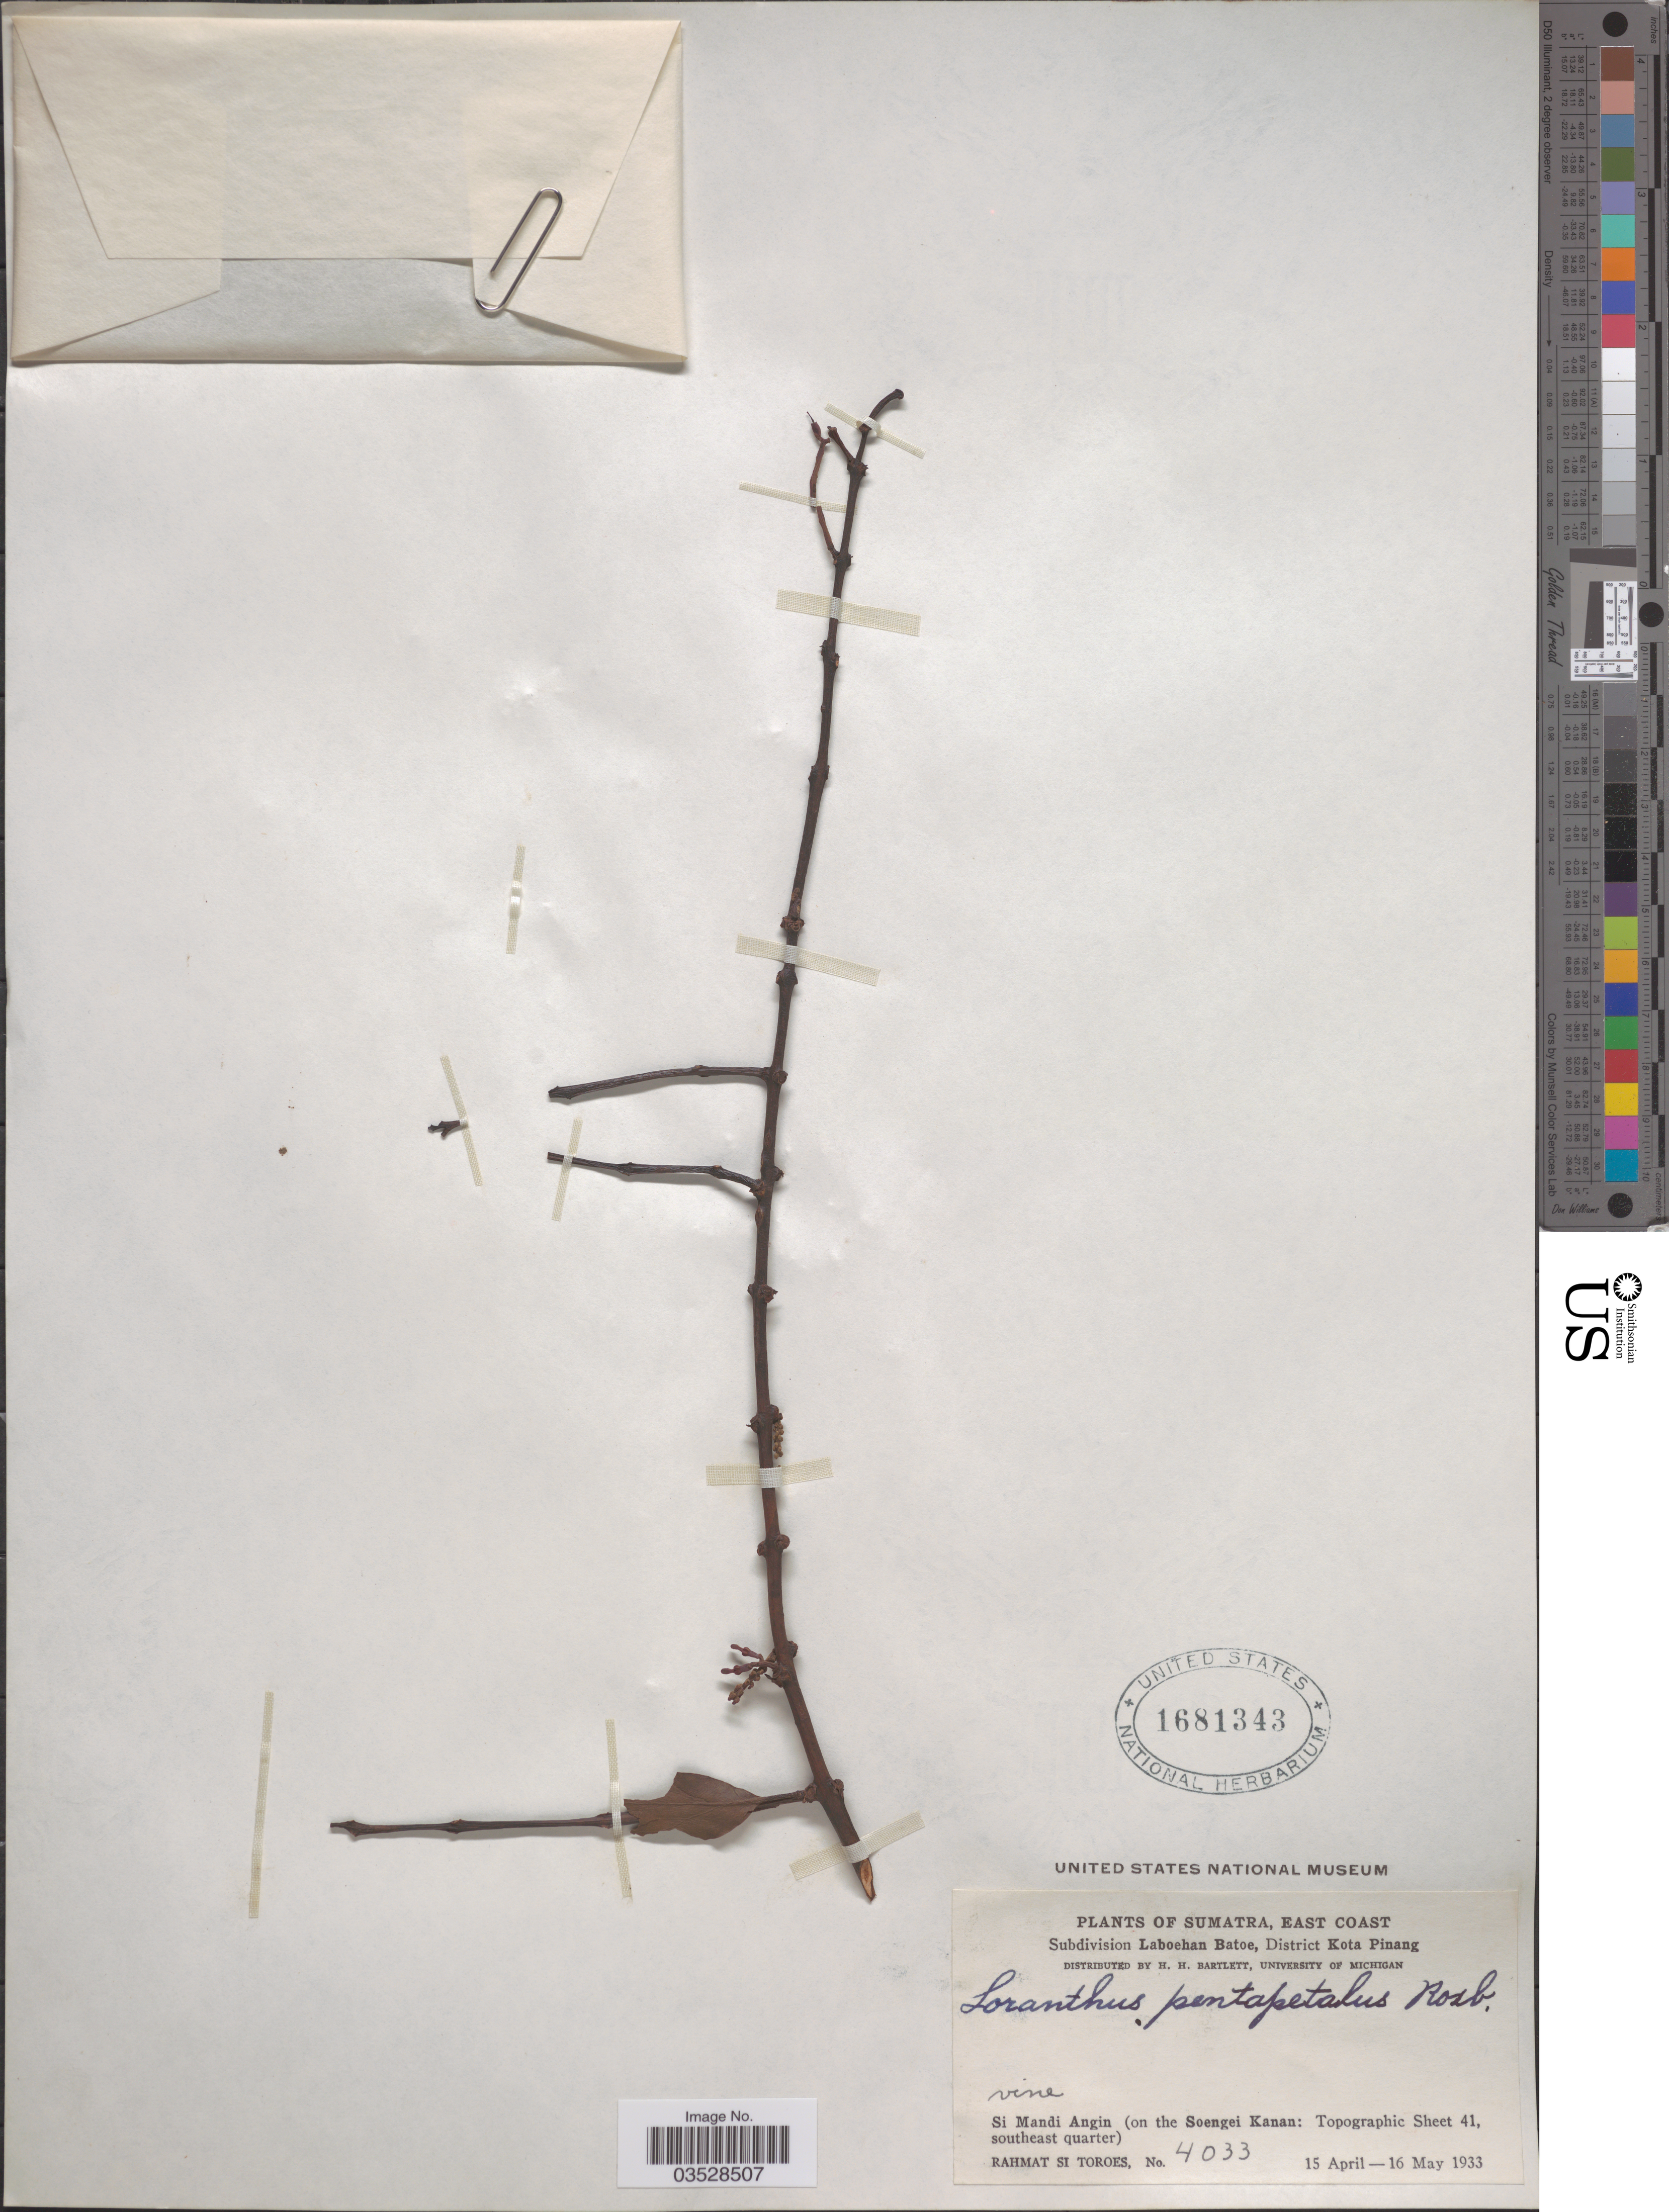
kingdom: Plantae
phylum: Tracheophyta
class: Magnoliopsida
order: Santalales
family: Loranthaceae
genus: Loranthus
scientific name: Loranthus pentapetalus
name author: Roxb.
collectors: Rahmat Si Boeea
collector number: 4033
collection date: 1933-04-15/1933-05-16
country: Indonesia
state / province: Sumatra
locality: East Coast. Subdivision Laboehan Batoe, District Kota Pinang. Si Mandi Angin (on the Soengei Kanan: Topographic Sheet 41, southeast quarter).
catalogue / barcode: US 1681343